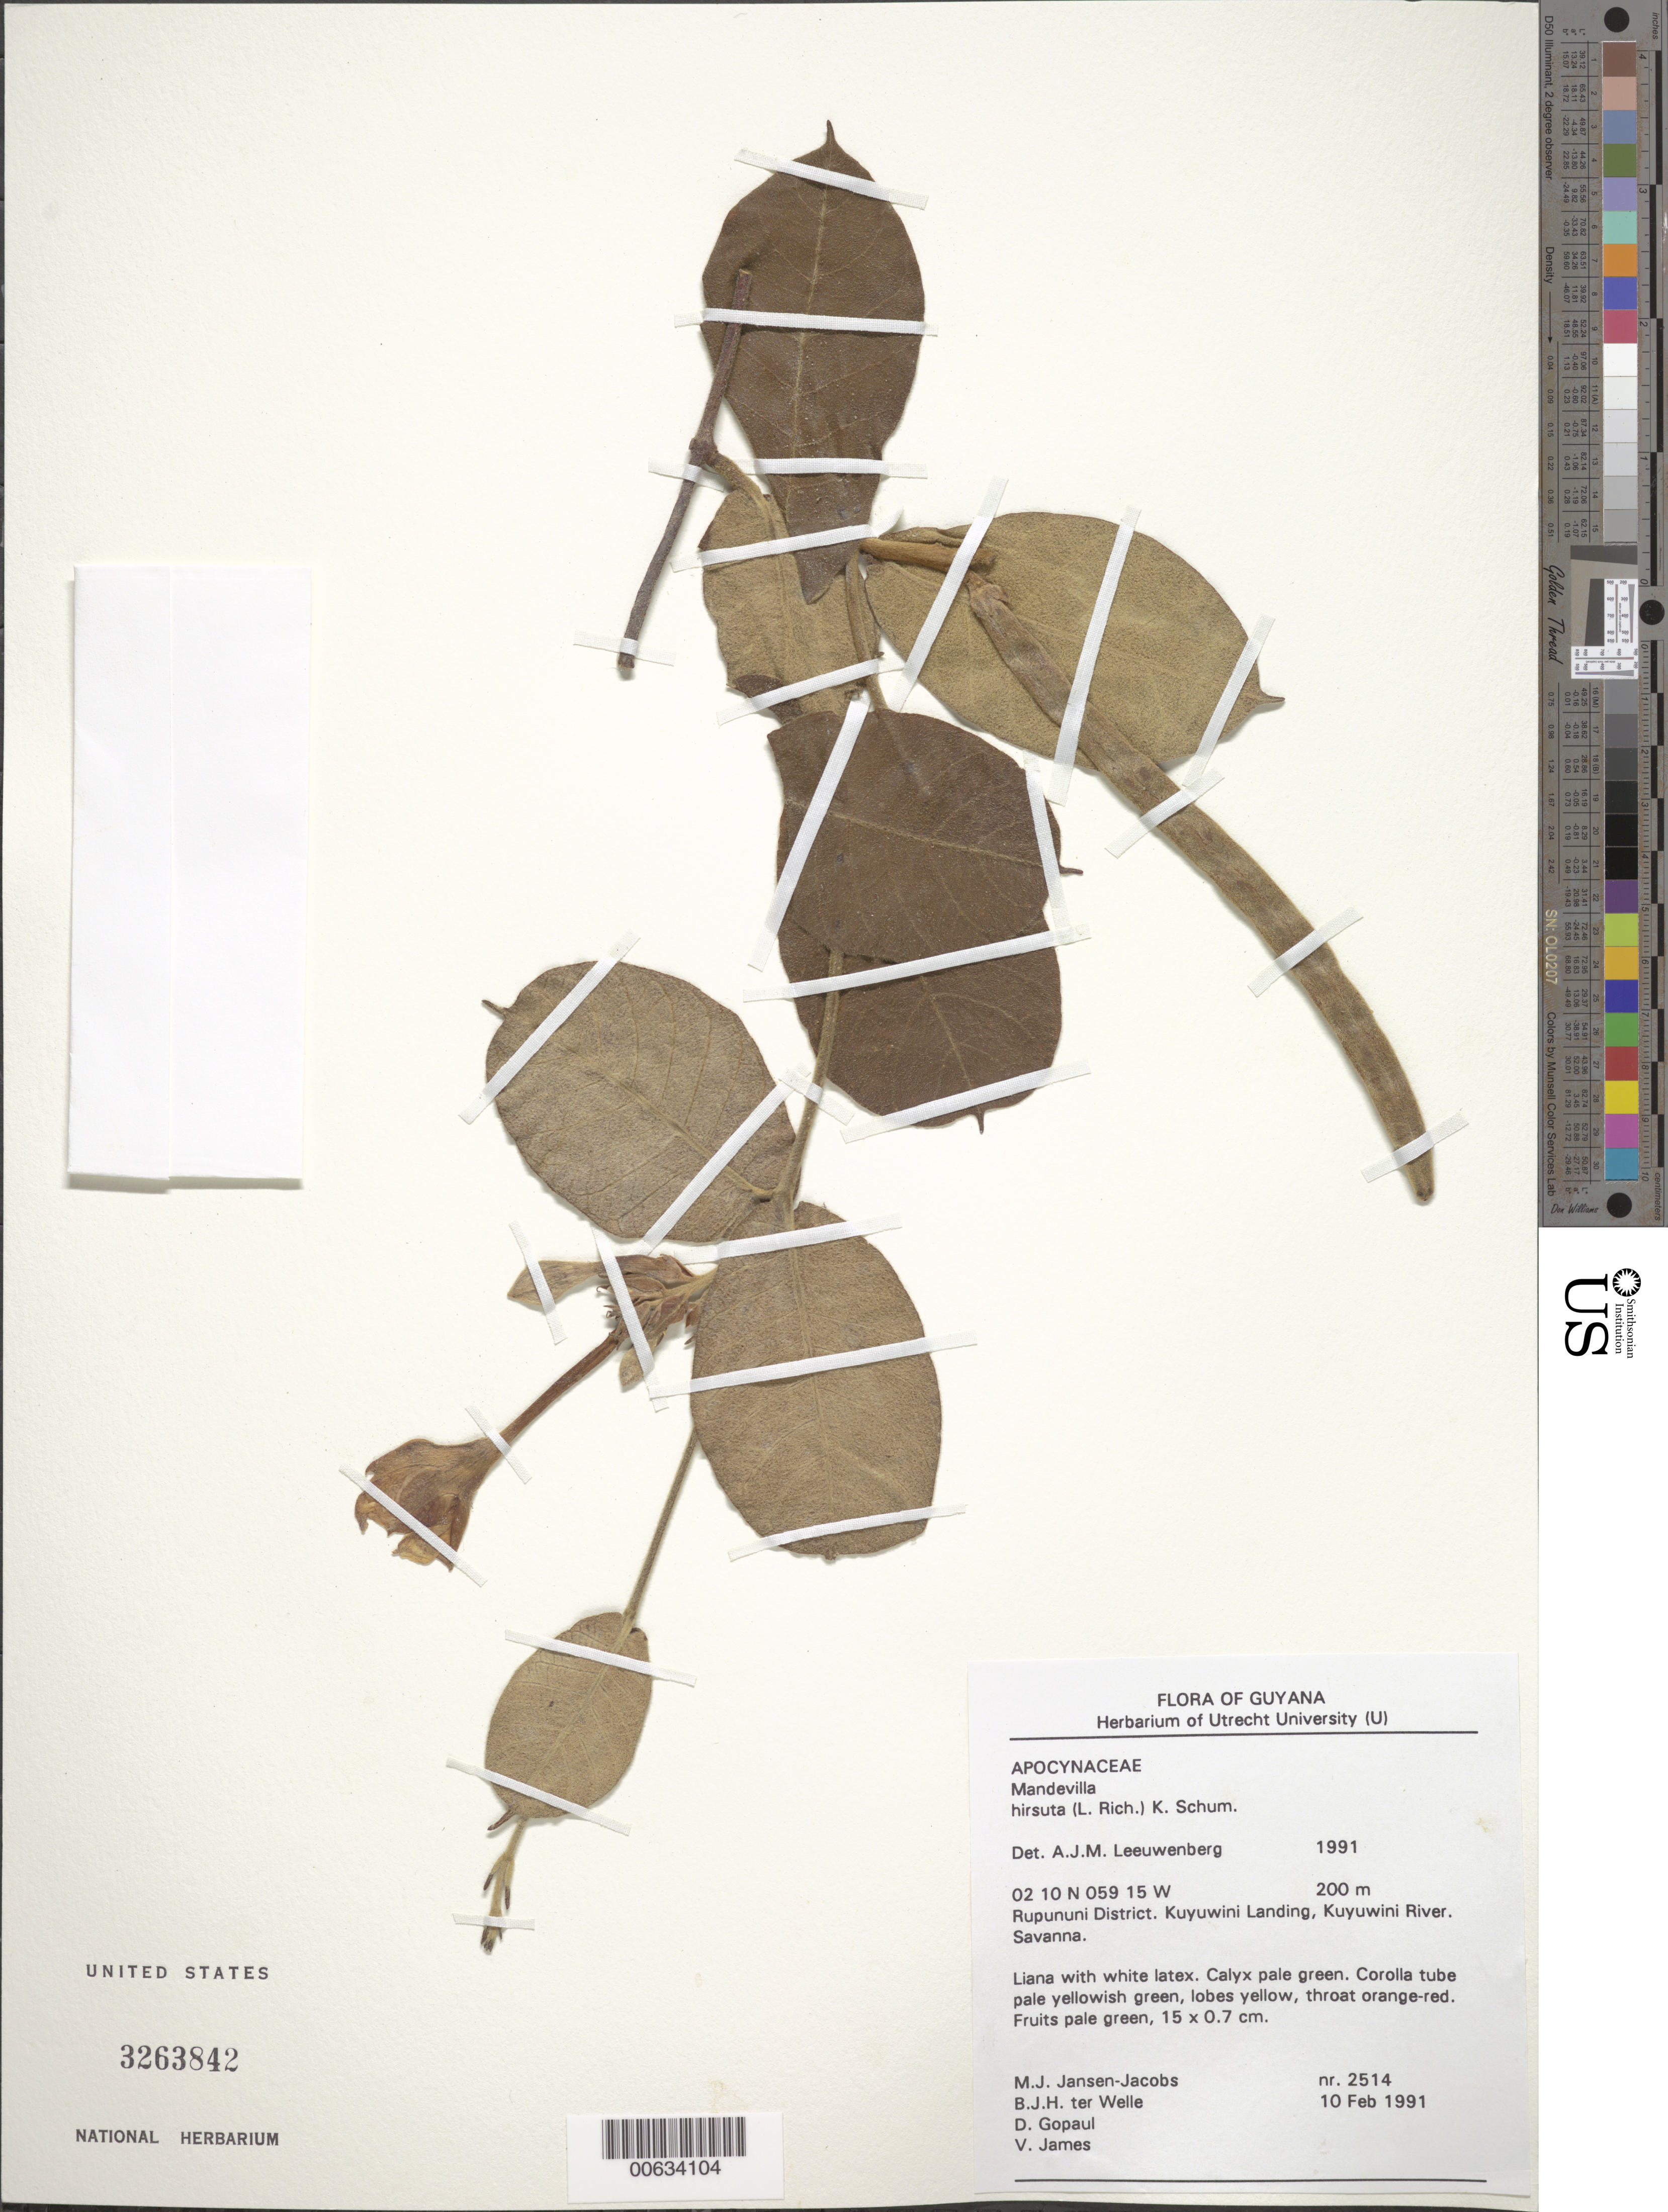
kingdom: Plantae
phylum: Tracheophyta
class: Magnoliopsida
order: Gentianales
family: Apocynaceae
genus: Mandevilla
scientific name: Mandevilla hirsuta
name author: (Rich.) K. Schum.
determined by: Leeuwenberg, A. J. M.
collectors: M. J. Jansen-Jacobs, B. Welle, D. Gopaul & V. James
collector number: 2514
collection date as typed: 10-Feb-91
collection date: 1991-02-10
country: Guyana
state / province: U. Takutu-U. Essequibo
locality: Kuyuwini Landing, Kuyuwini River, Rupununi District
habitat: Savanna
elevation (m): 200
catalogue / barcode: US 3263842